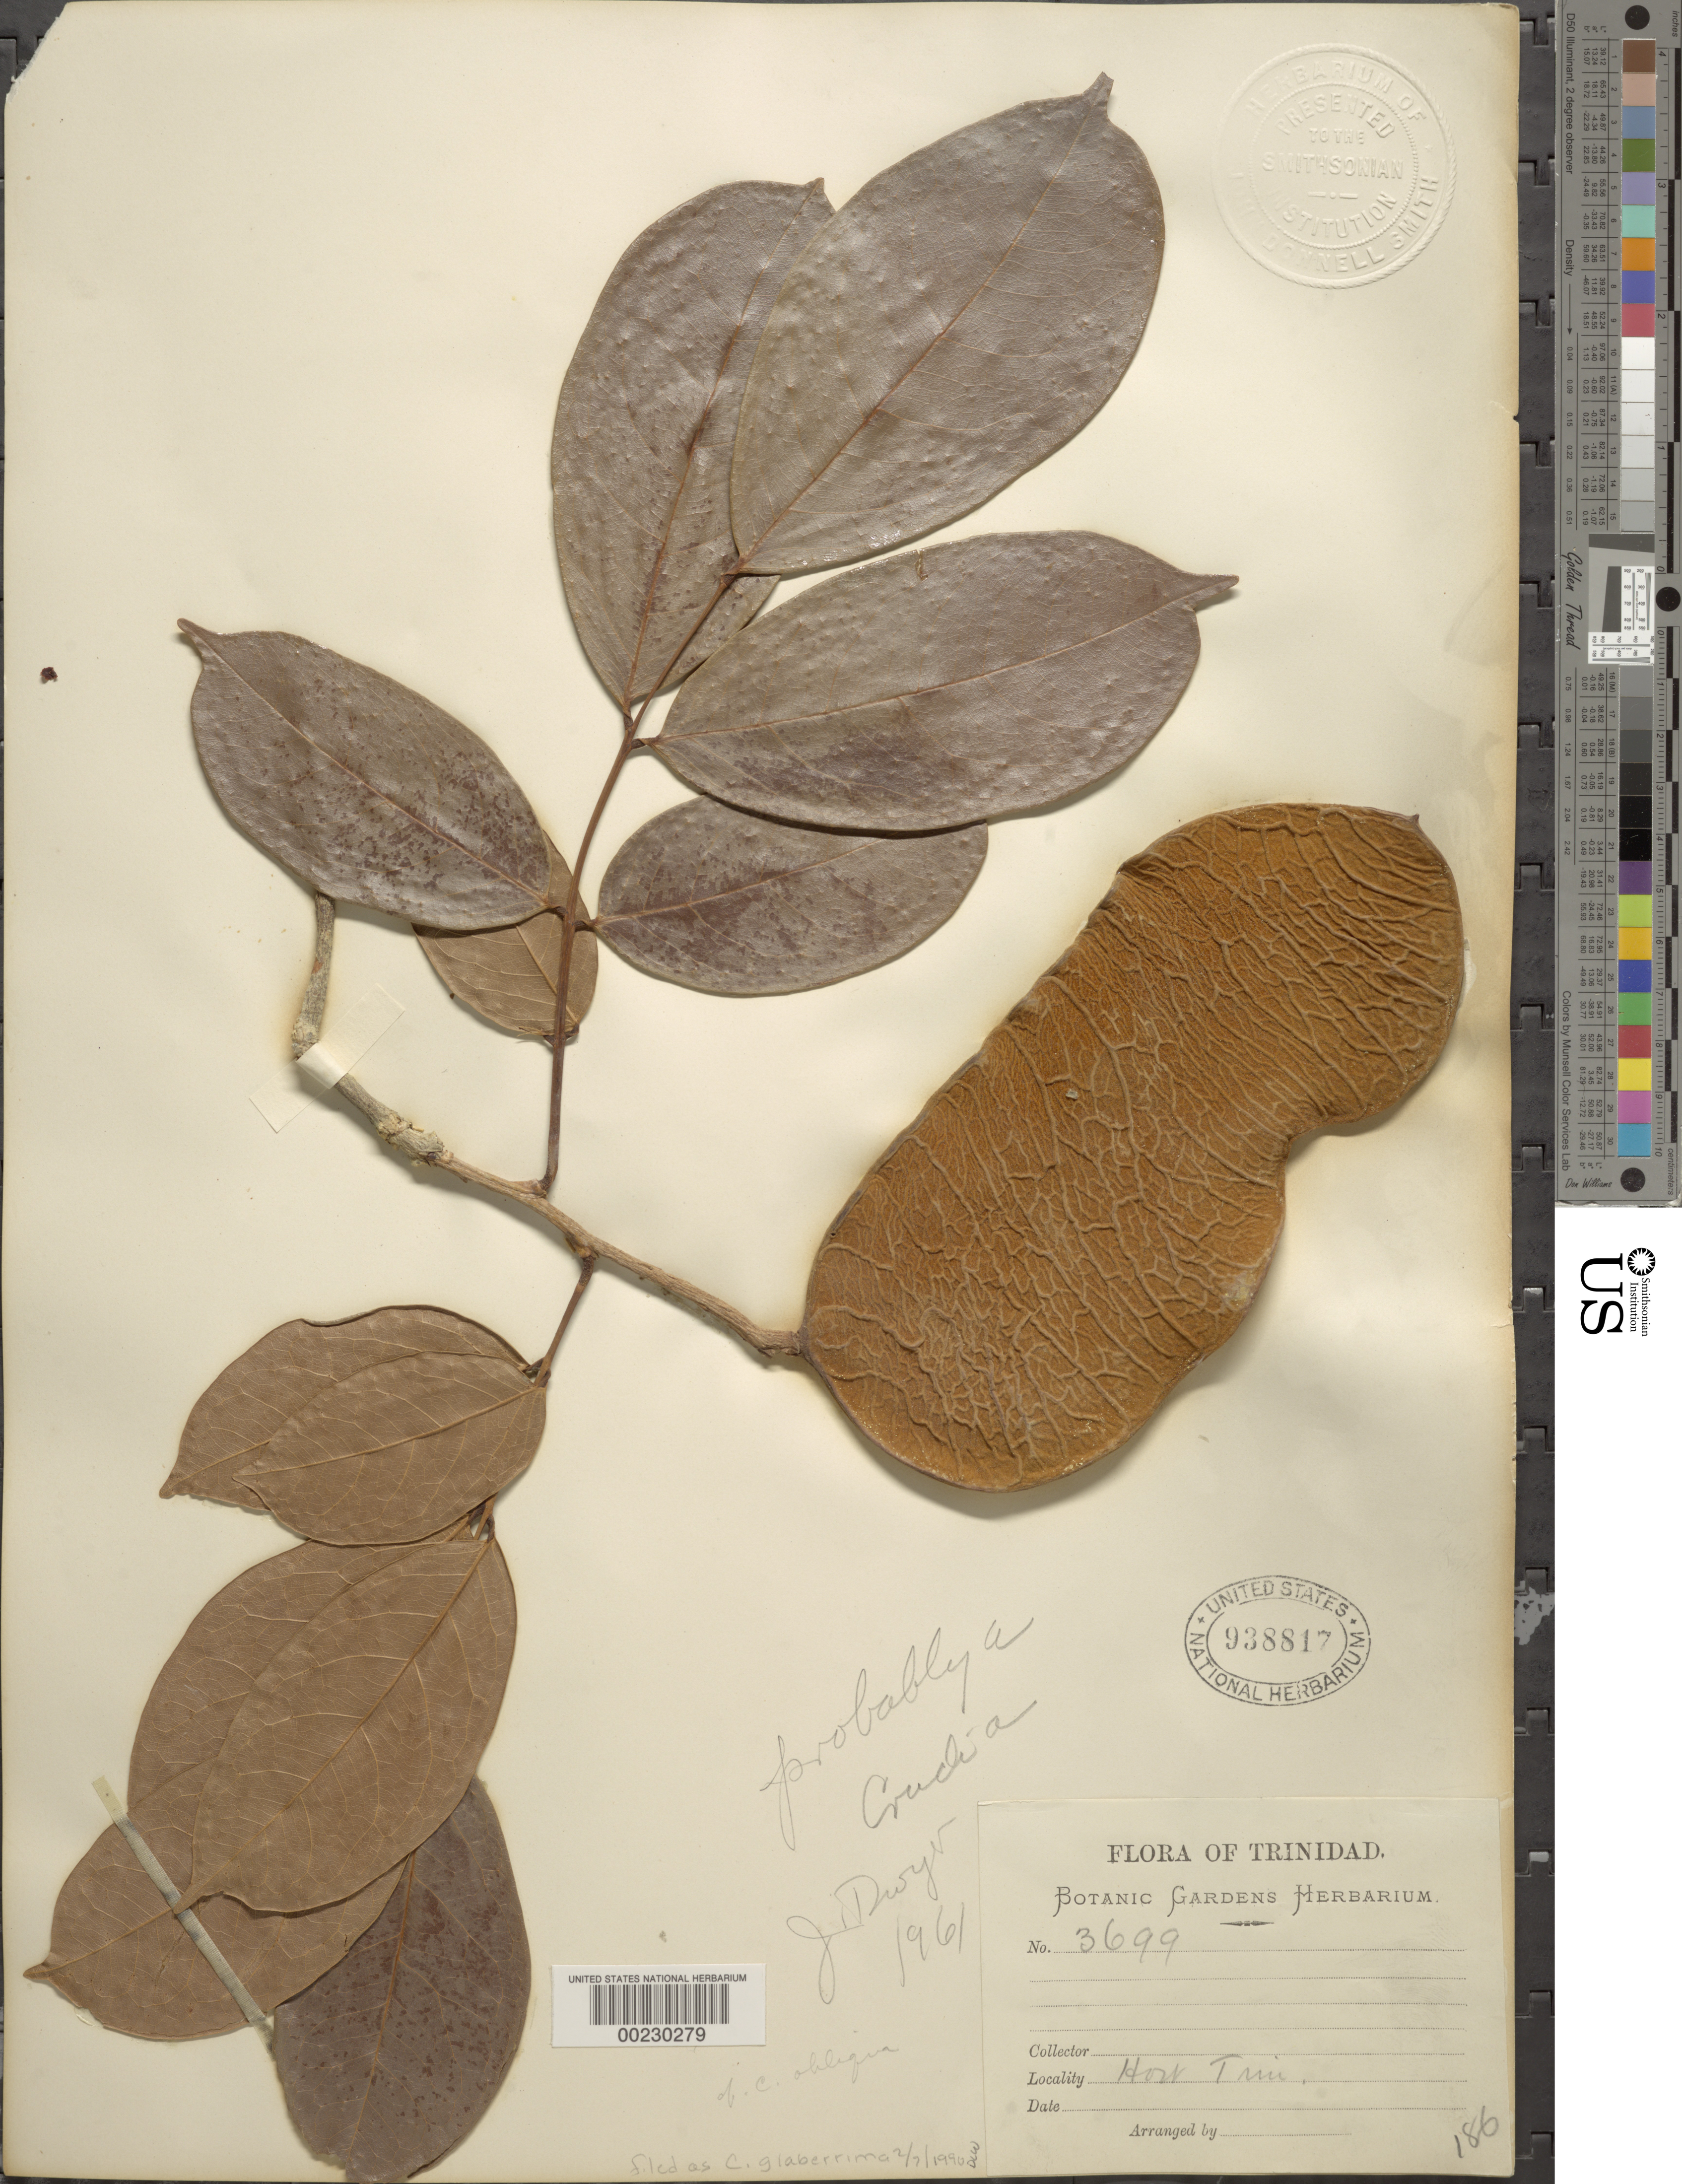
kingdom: Plantae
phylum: Tracheophyta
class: Magnoliopsida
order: Fabales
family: Fabaceae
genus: Crudia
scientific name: Crudia glaberrima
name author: (Steud.) J.F. Macbr.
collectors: E. H. Hart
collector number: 3699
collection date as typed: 1889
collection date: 1889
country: Trinidad and Tobago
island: Trinidad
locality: Trinidad botanic garden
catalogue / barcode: US 938817